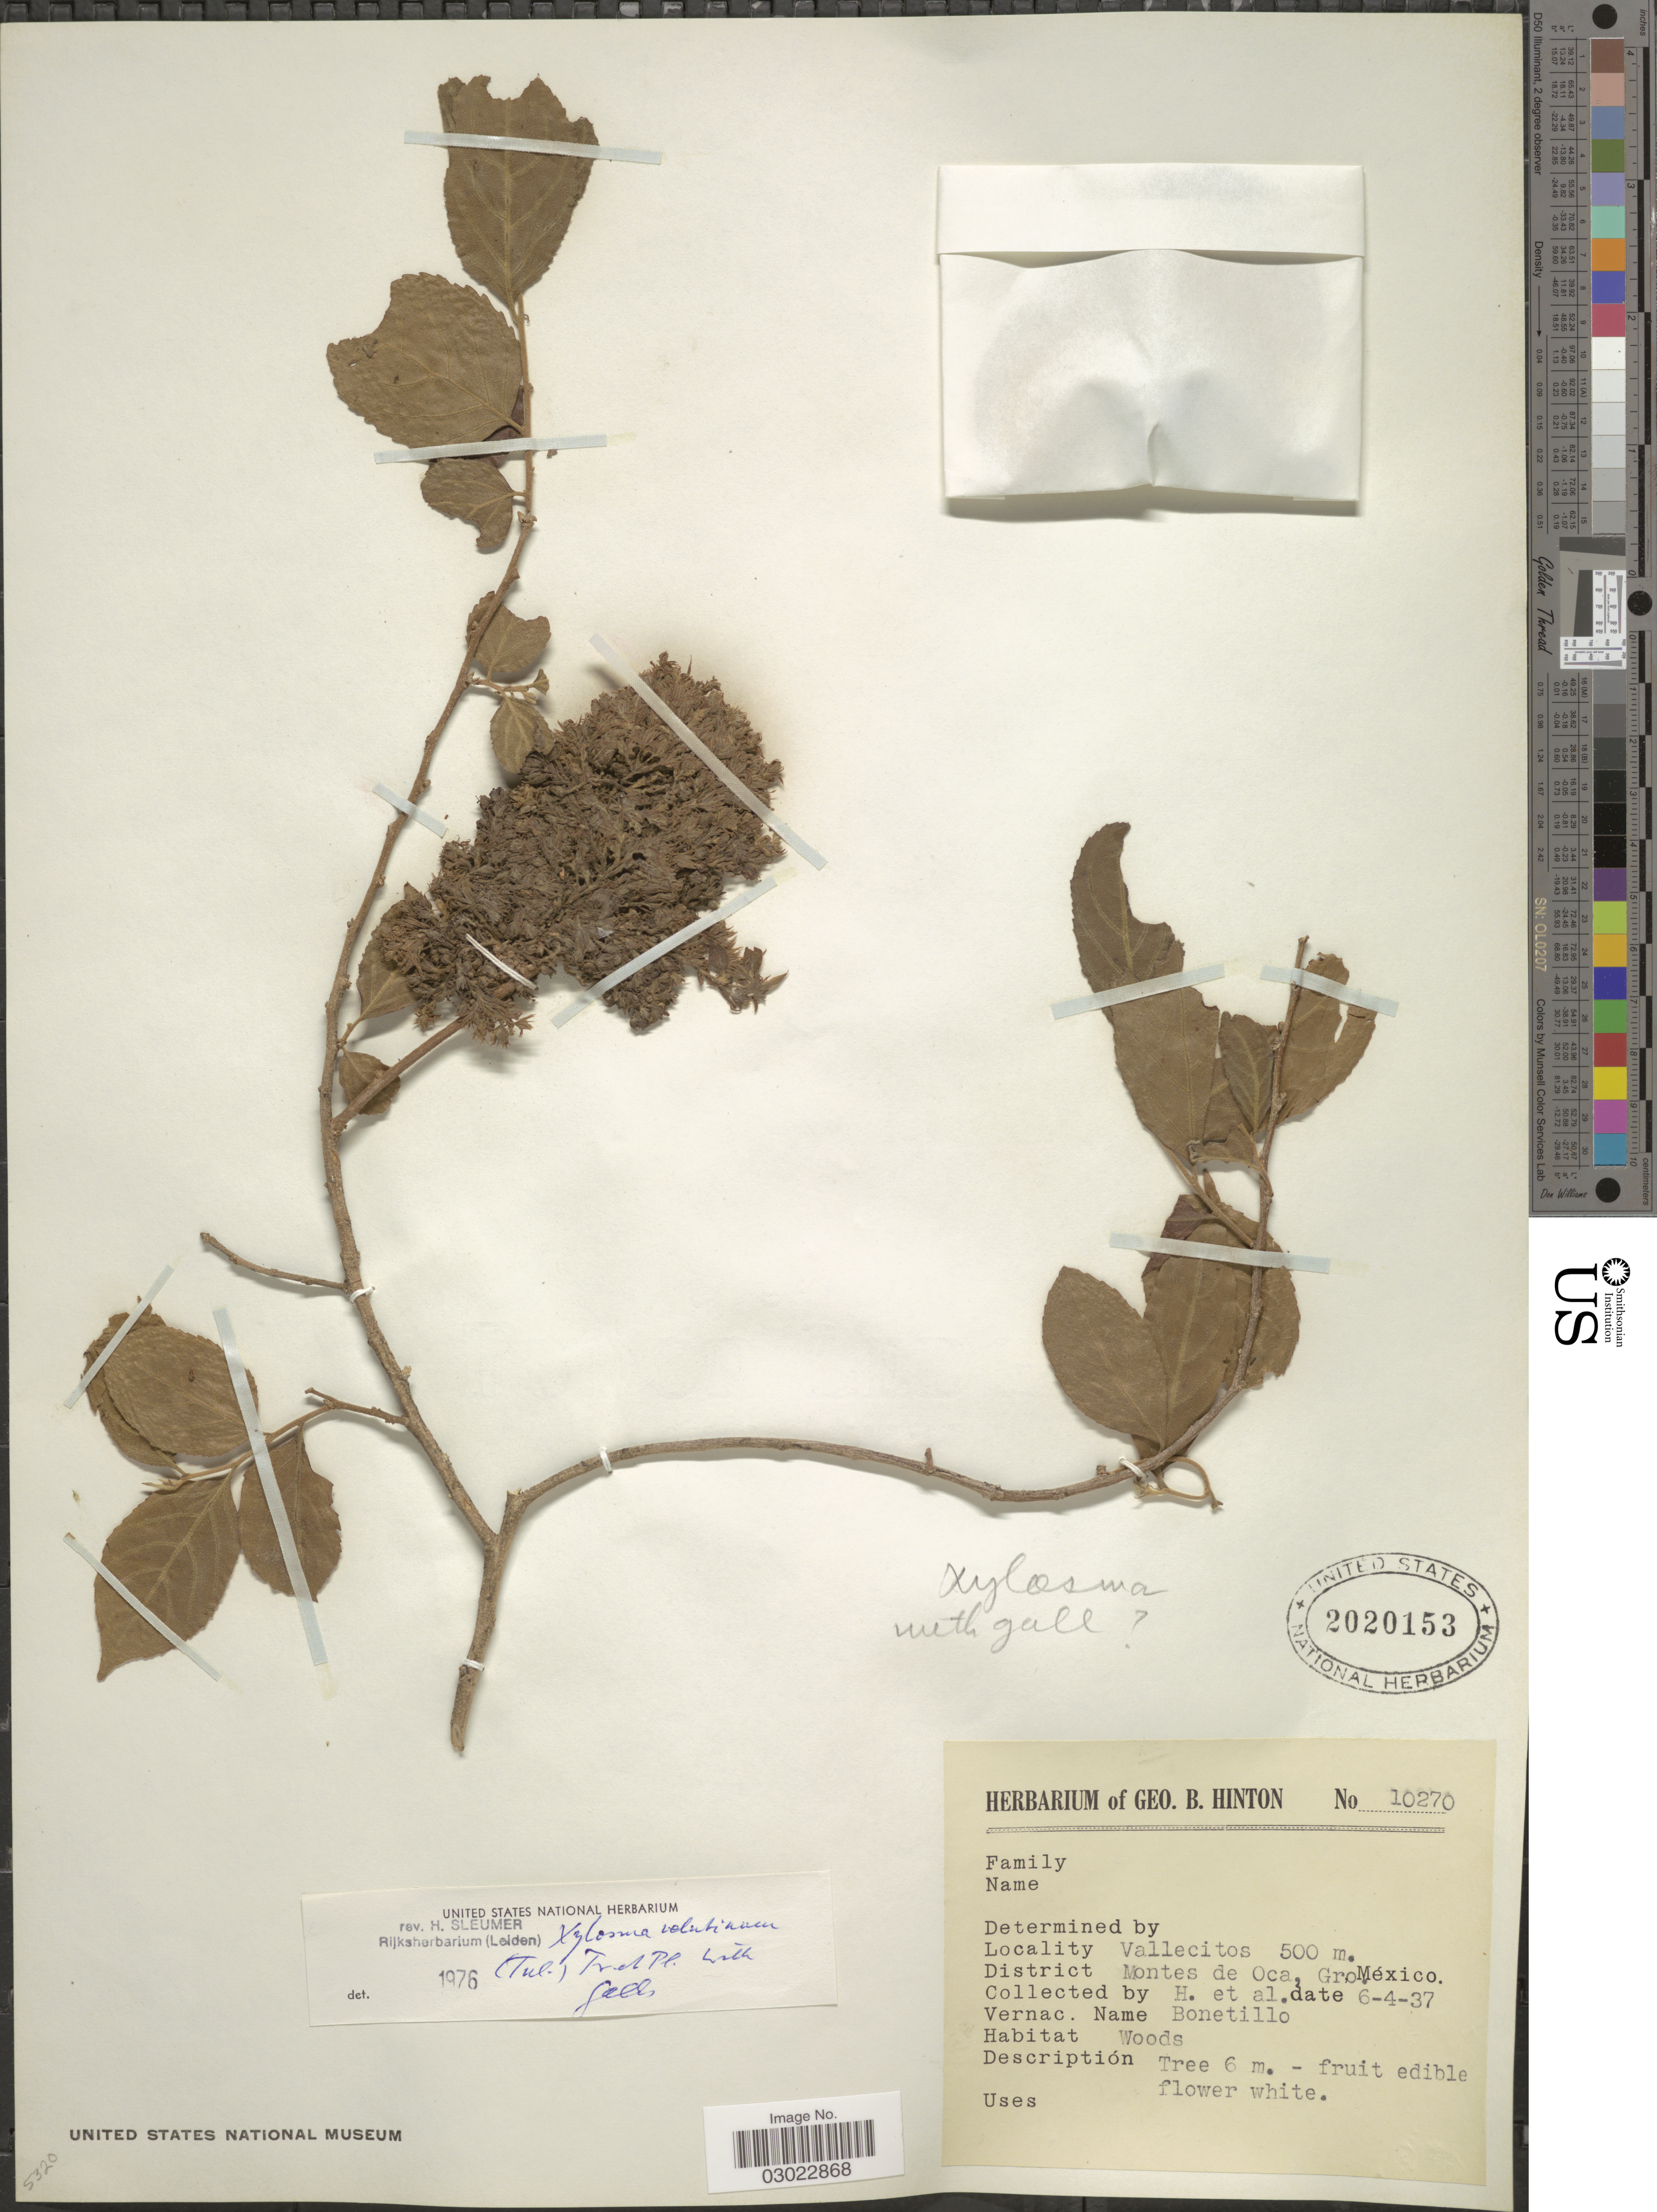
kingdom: Plantae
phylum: Tracheophyta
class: Magnoliopsida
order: Malpighiales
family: Salicaceae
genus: Xylosma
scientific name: Xylosma velutina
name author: (Tul.) Triana & Planch.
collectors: G. B. Hinton & et al.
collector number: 10270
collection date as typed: Transcribed d/m/y: 6/4/37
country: Mexico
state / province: Guerrero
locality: Vallecitos, District Montes de Oca.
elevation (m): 500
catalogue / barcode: US 2020153